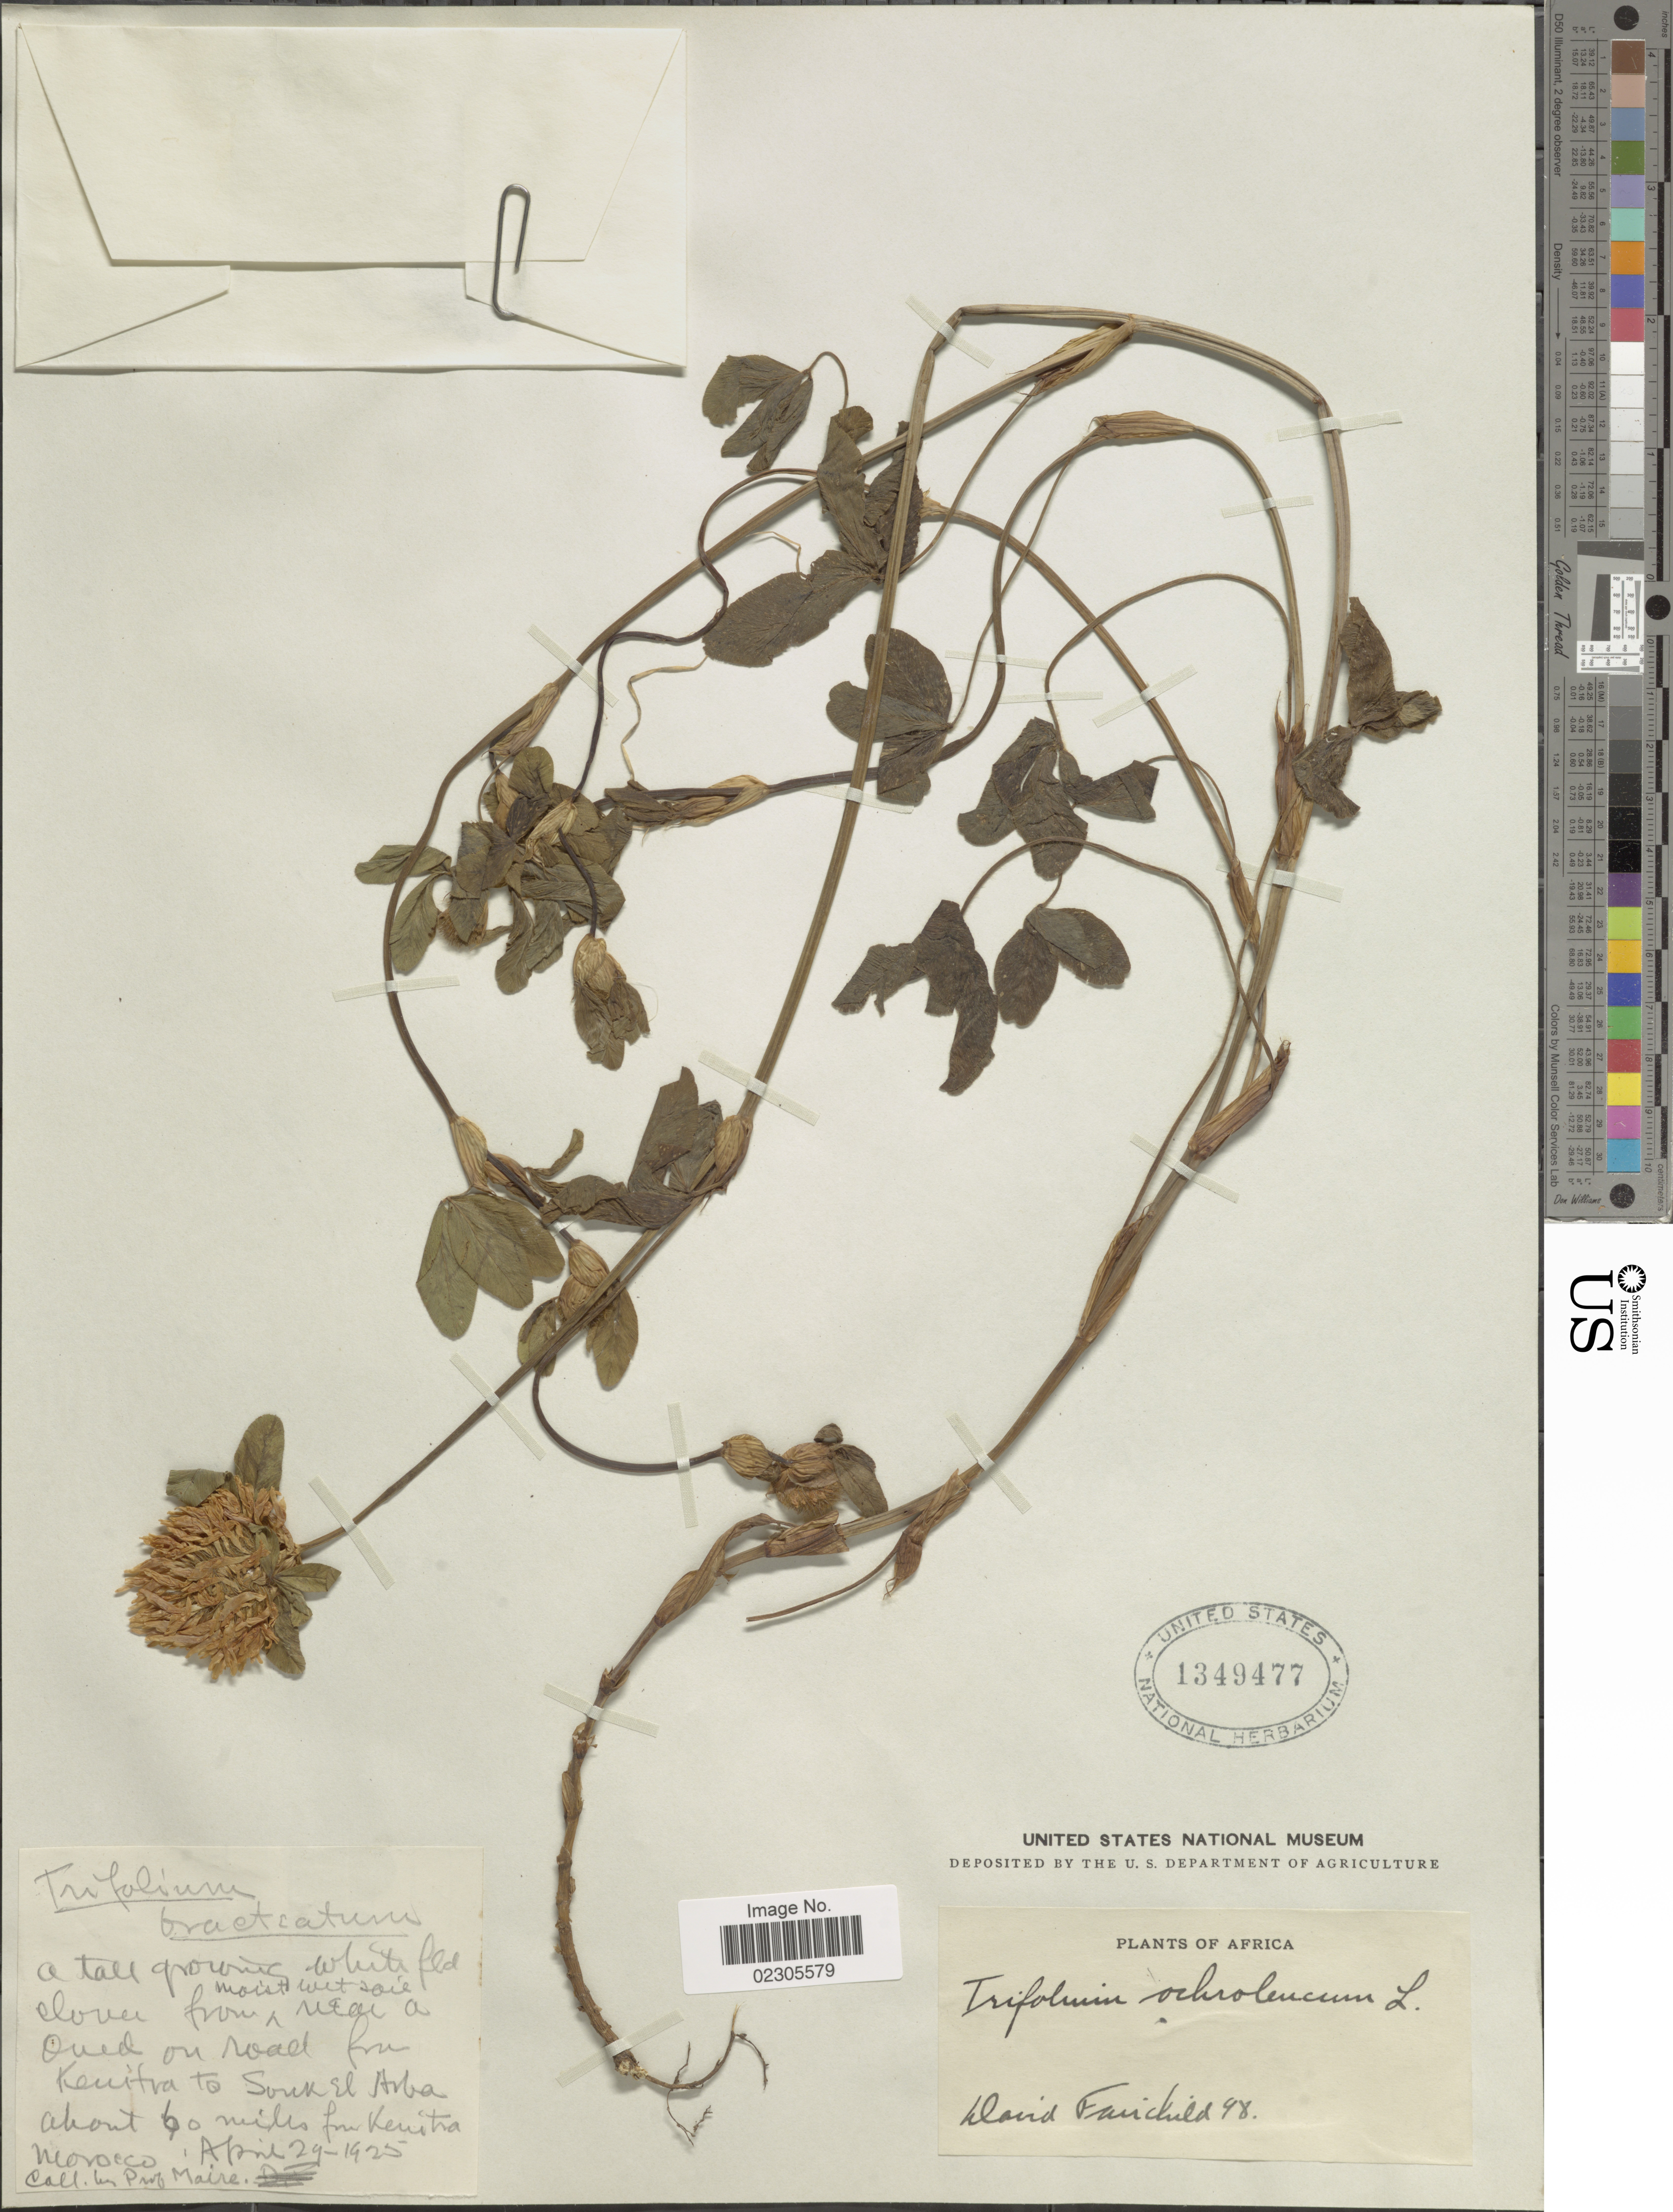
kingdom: Plantae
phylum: Tracheophyta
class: Magnoliopsida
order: Fabales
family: Fabaceae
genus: Trifolium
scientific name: Trifolium ochroleucon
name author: Huds.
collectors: Maire, -- & D. Fairchild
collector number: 98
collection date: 1925-04-24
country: Morocco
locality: Near a Oued on road from Kenitra to Souk El Arba, about 60 miles from Kenitra.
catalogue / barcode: US 1349477